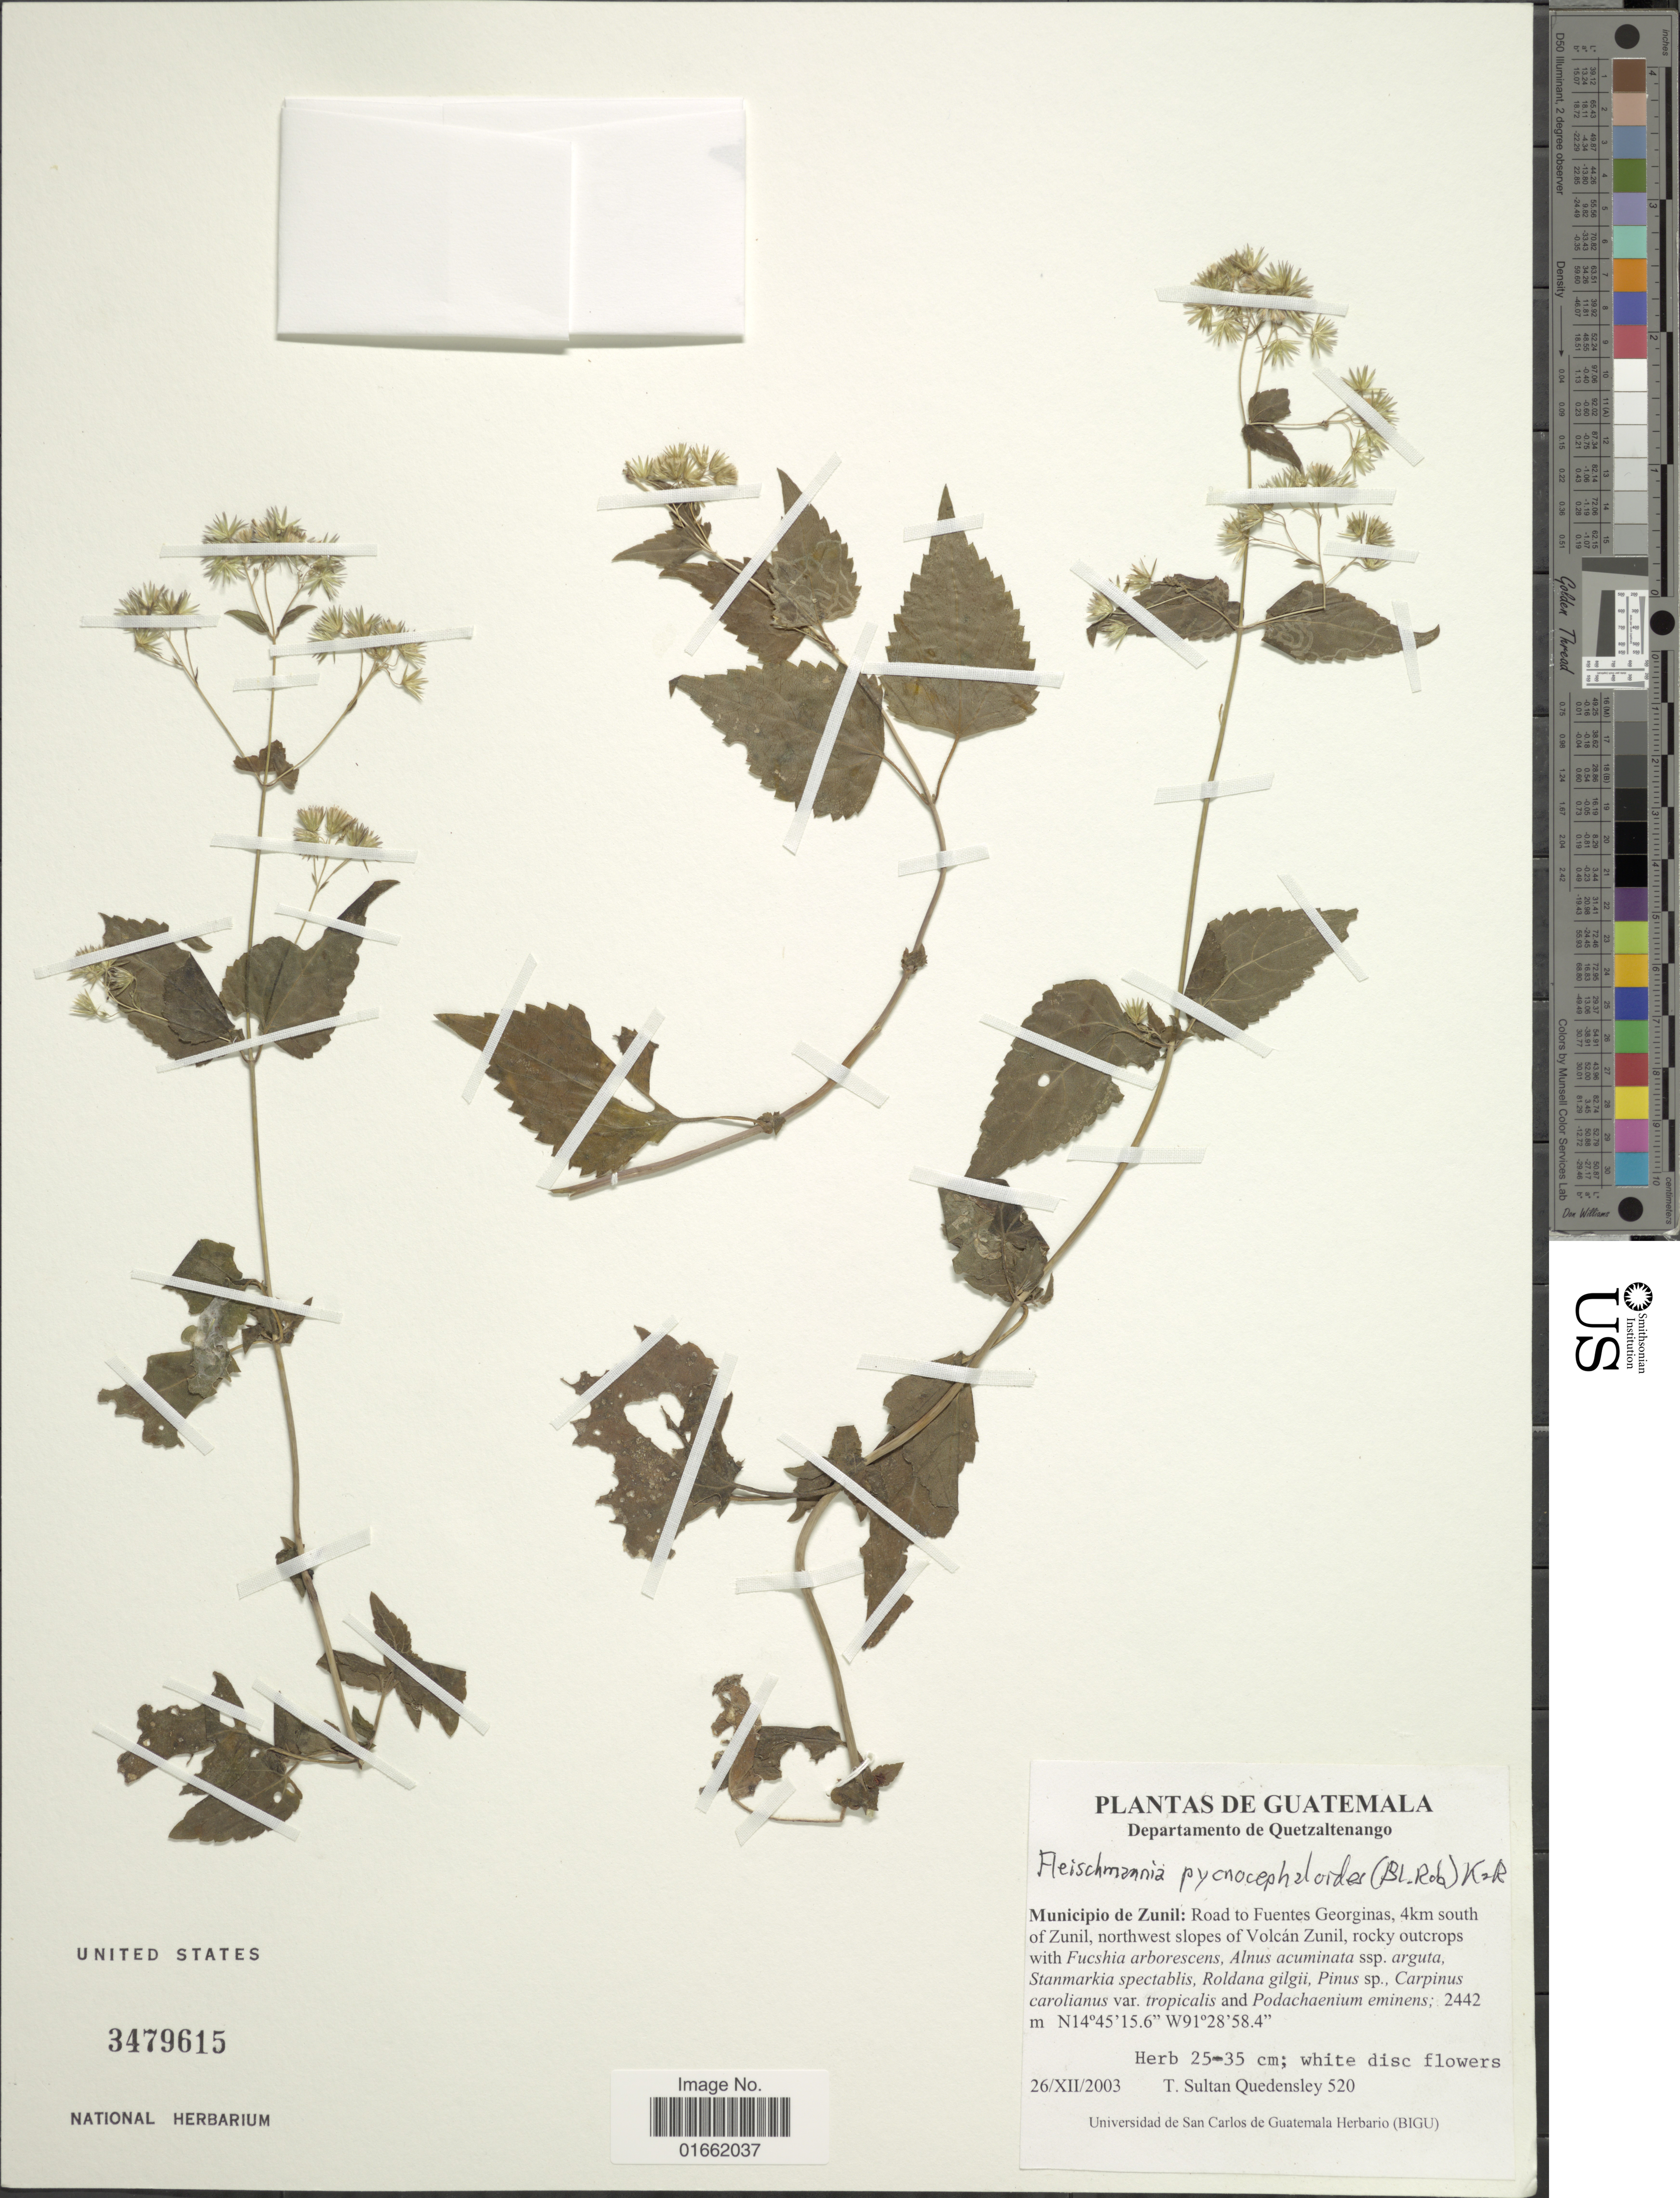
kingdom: Plantae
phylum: Tracheophyta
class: Magnoliopsida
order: Asterales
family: Asteraceae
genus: Fleischmannia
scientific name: Fleischmannia pycnocephaloides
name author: (B.L. Rob.) R.M. King & H. Rob.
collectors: T. S. Quedensley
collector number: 520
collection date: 2003-12-26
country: Guatemala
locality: Departamento de Quetzaltenango. Municipio de Zunil: Road to Fuentes Georginas, 4km south of Zunil, northwest slopes of Volcán Zunil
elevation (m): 2442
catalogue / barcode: US 3479615